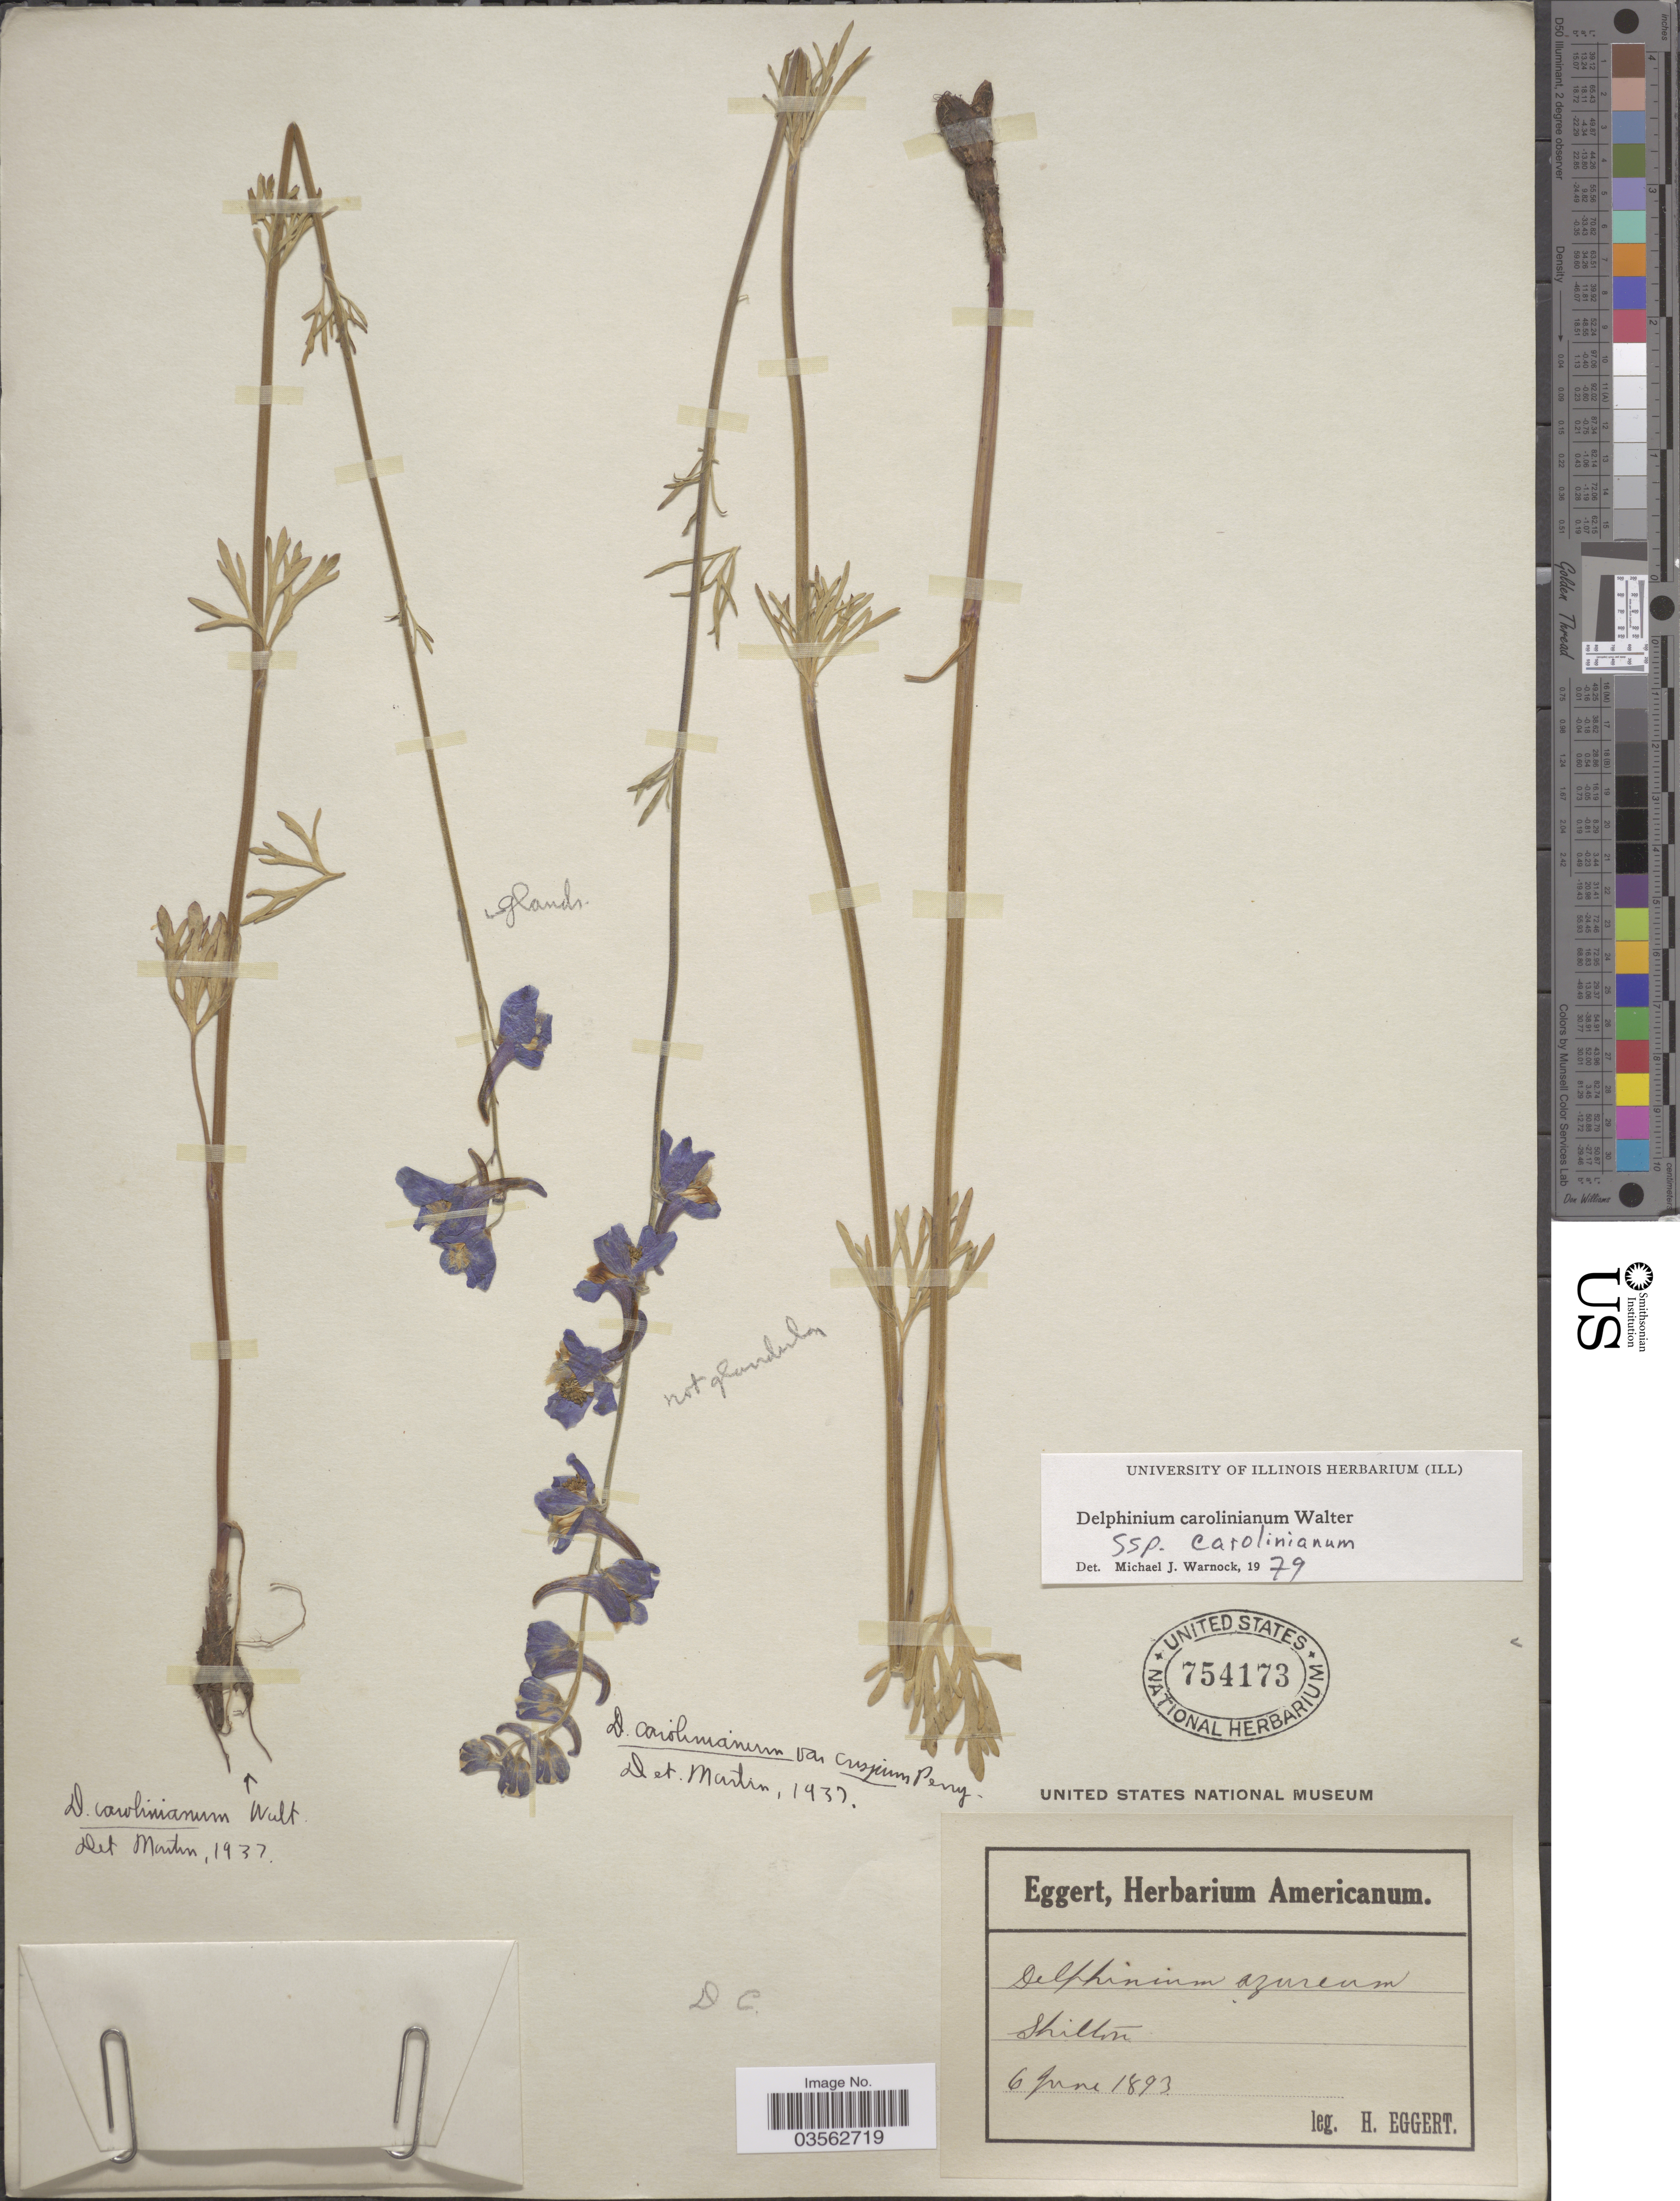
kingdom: Plantae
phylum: Tracheophyta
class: Magnoliopsida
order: Ranunculales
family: Ranunculaceae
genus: Delphinium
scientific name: Delphinium carolinianum subsp. carolinianum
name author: Walter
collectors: H. Eggert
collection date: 1893-06-06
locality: Shilton.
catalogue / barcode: US 754173